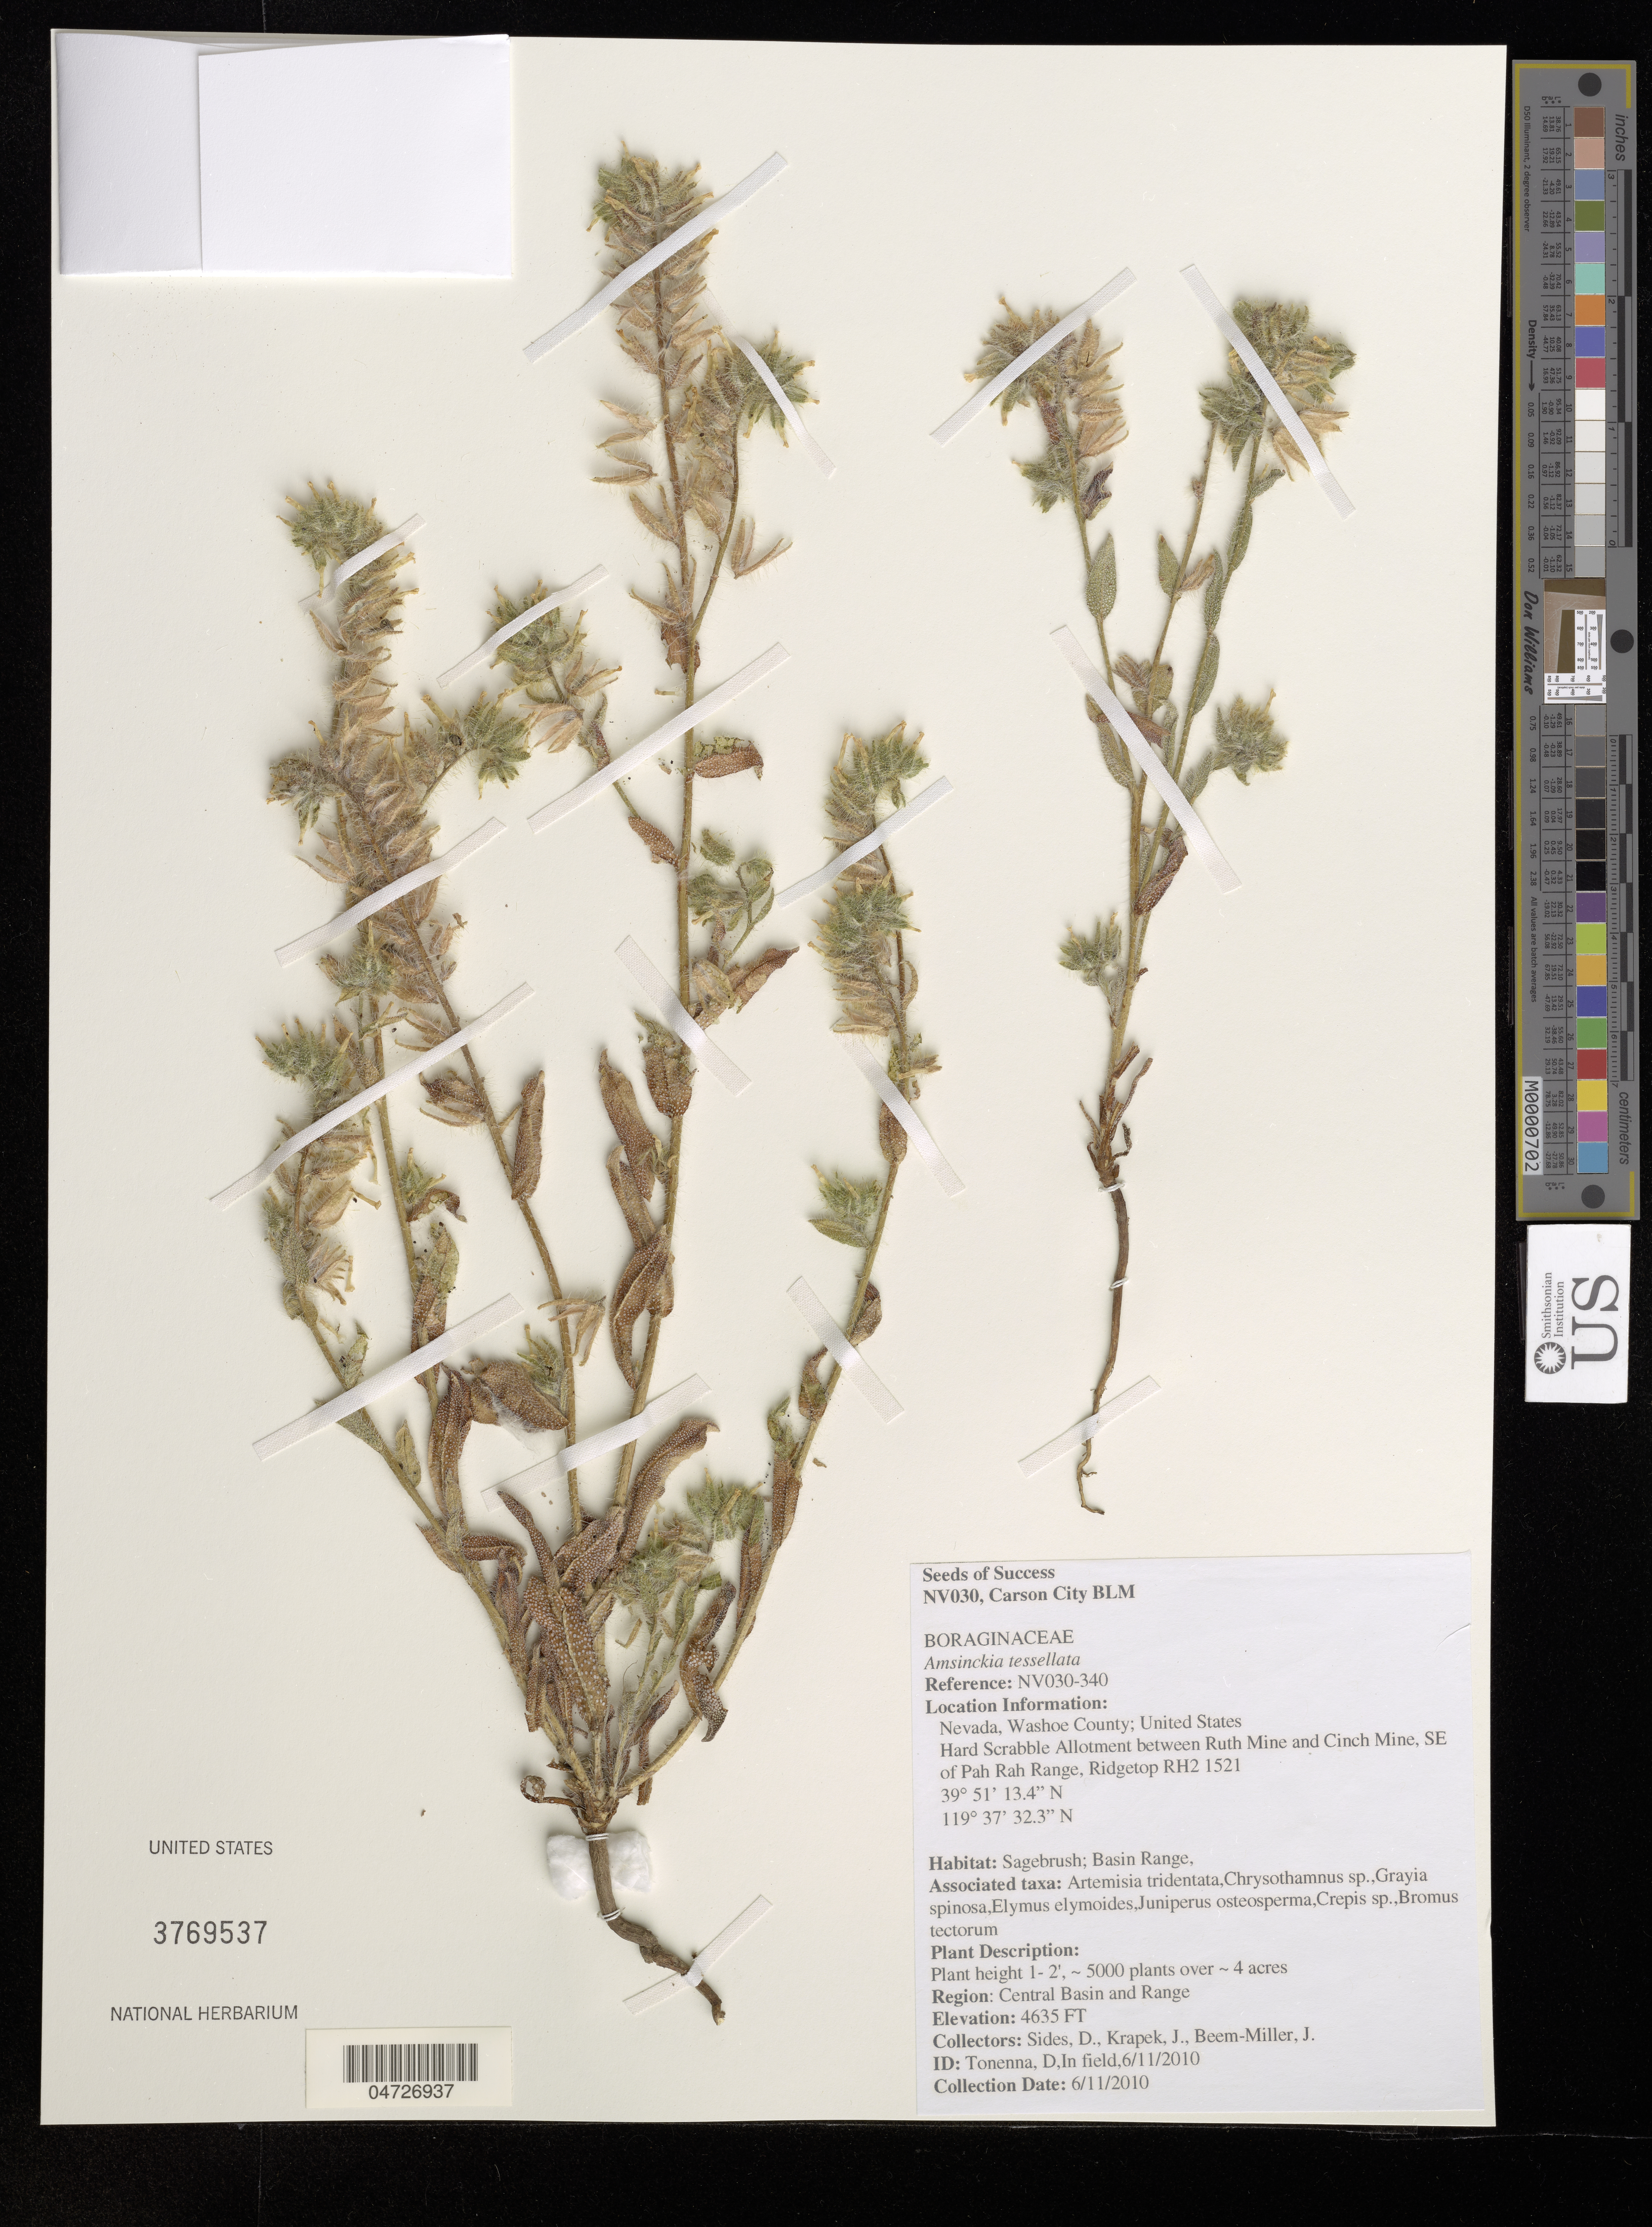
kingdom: Plantae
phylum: Tracheophyta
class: Magnoliopsida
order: Boraginales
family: Boraginaceae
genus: Amsinckia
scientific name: Amsinckia tessellata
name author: A. Gray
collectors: D. Sides, J. Krapek & J. Beem-Miller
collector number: NV030-340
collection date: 2010-11-06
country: United States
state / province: Nevada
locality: Washoe County. Hard Scrabble Allotment between Ruth Mine and Cinch Mine, SE of Pah Rah Range, Ridgetop RH2 1521.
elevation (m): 1413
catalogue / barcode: US 3769537